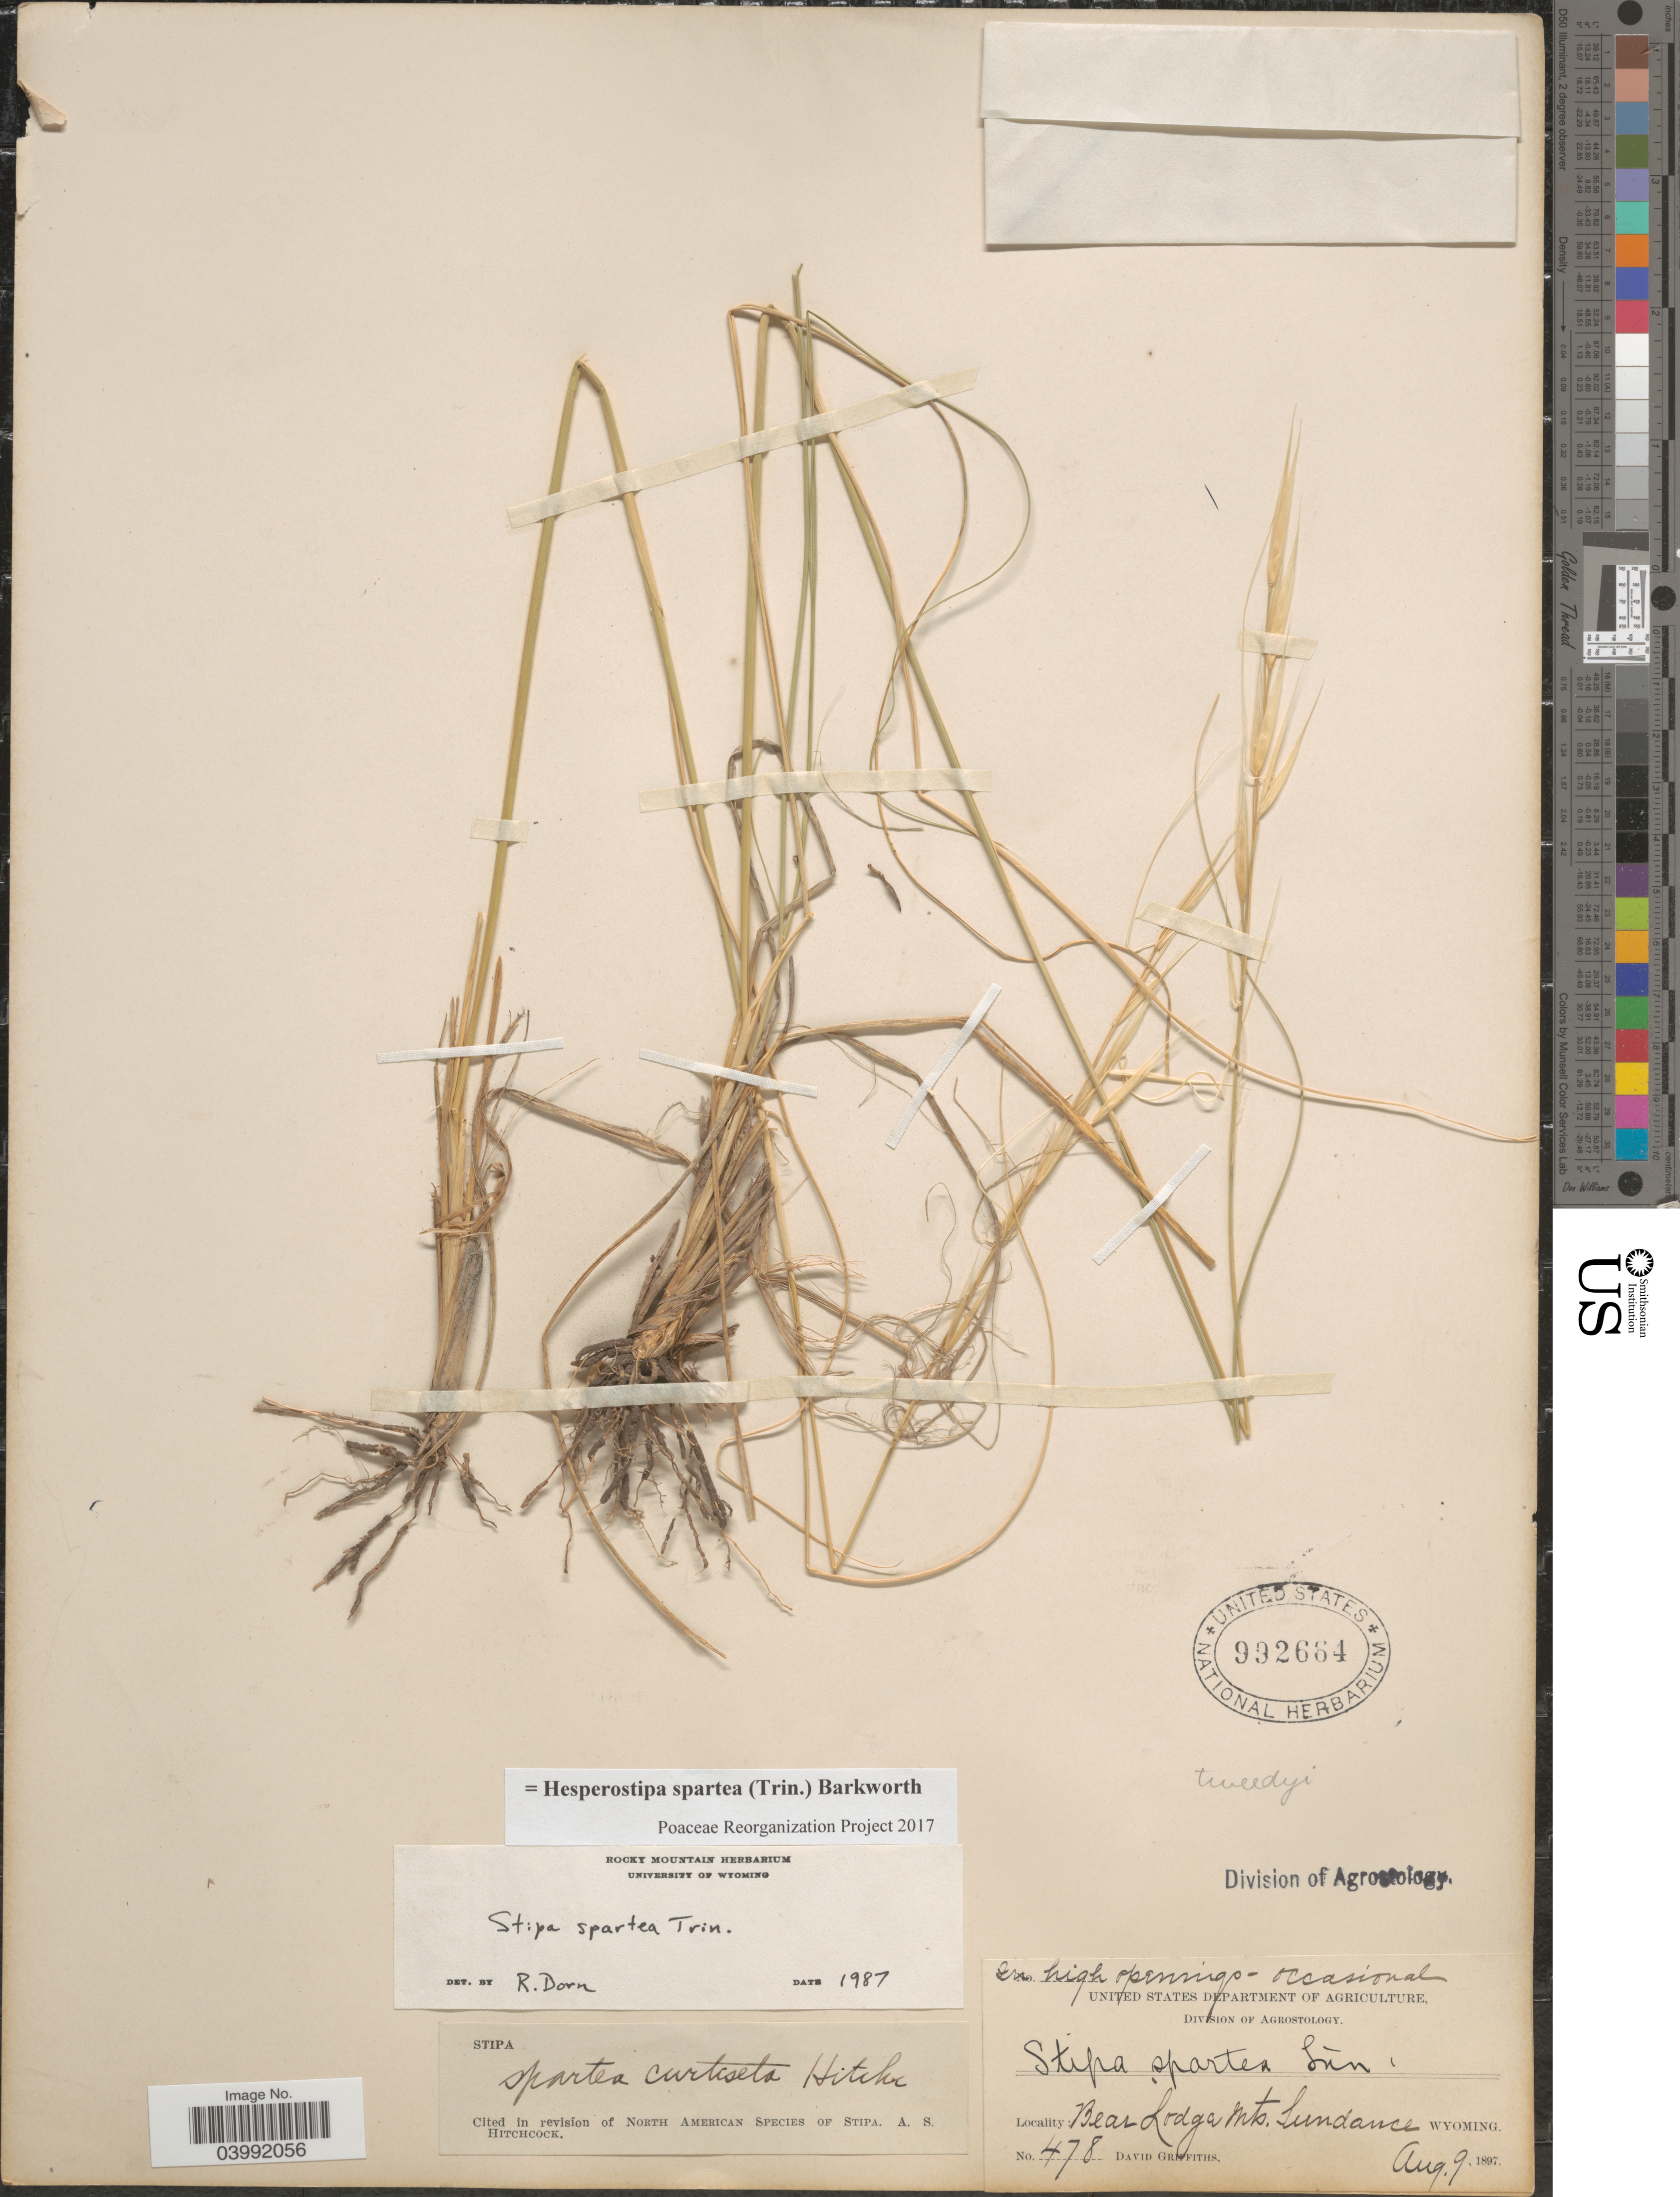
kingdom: Plantae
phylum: Tracheophyta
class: Liliopsida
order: Poales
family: Poaceae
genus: Hesperostipa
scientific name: Hesperostipa spartea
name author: (Trin.) Barkworth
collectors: D. Griffiths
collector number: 478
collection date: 1897-08-09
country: United States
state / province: Wyoming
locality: Bear Lodge Mts. Sundance.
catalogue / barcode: US 992664